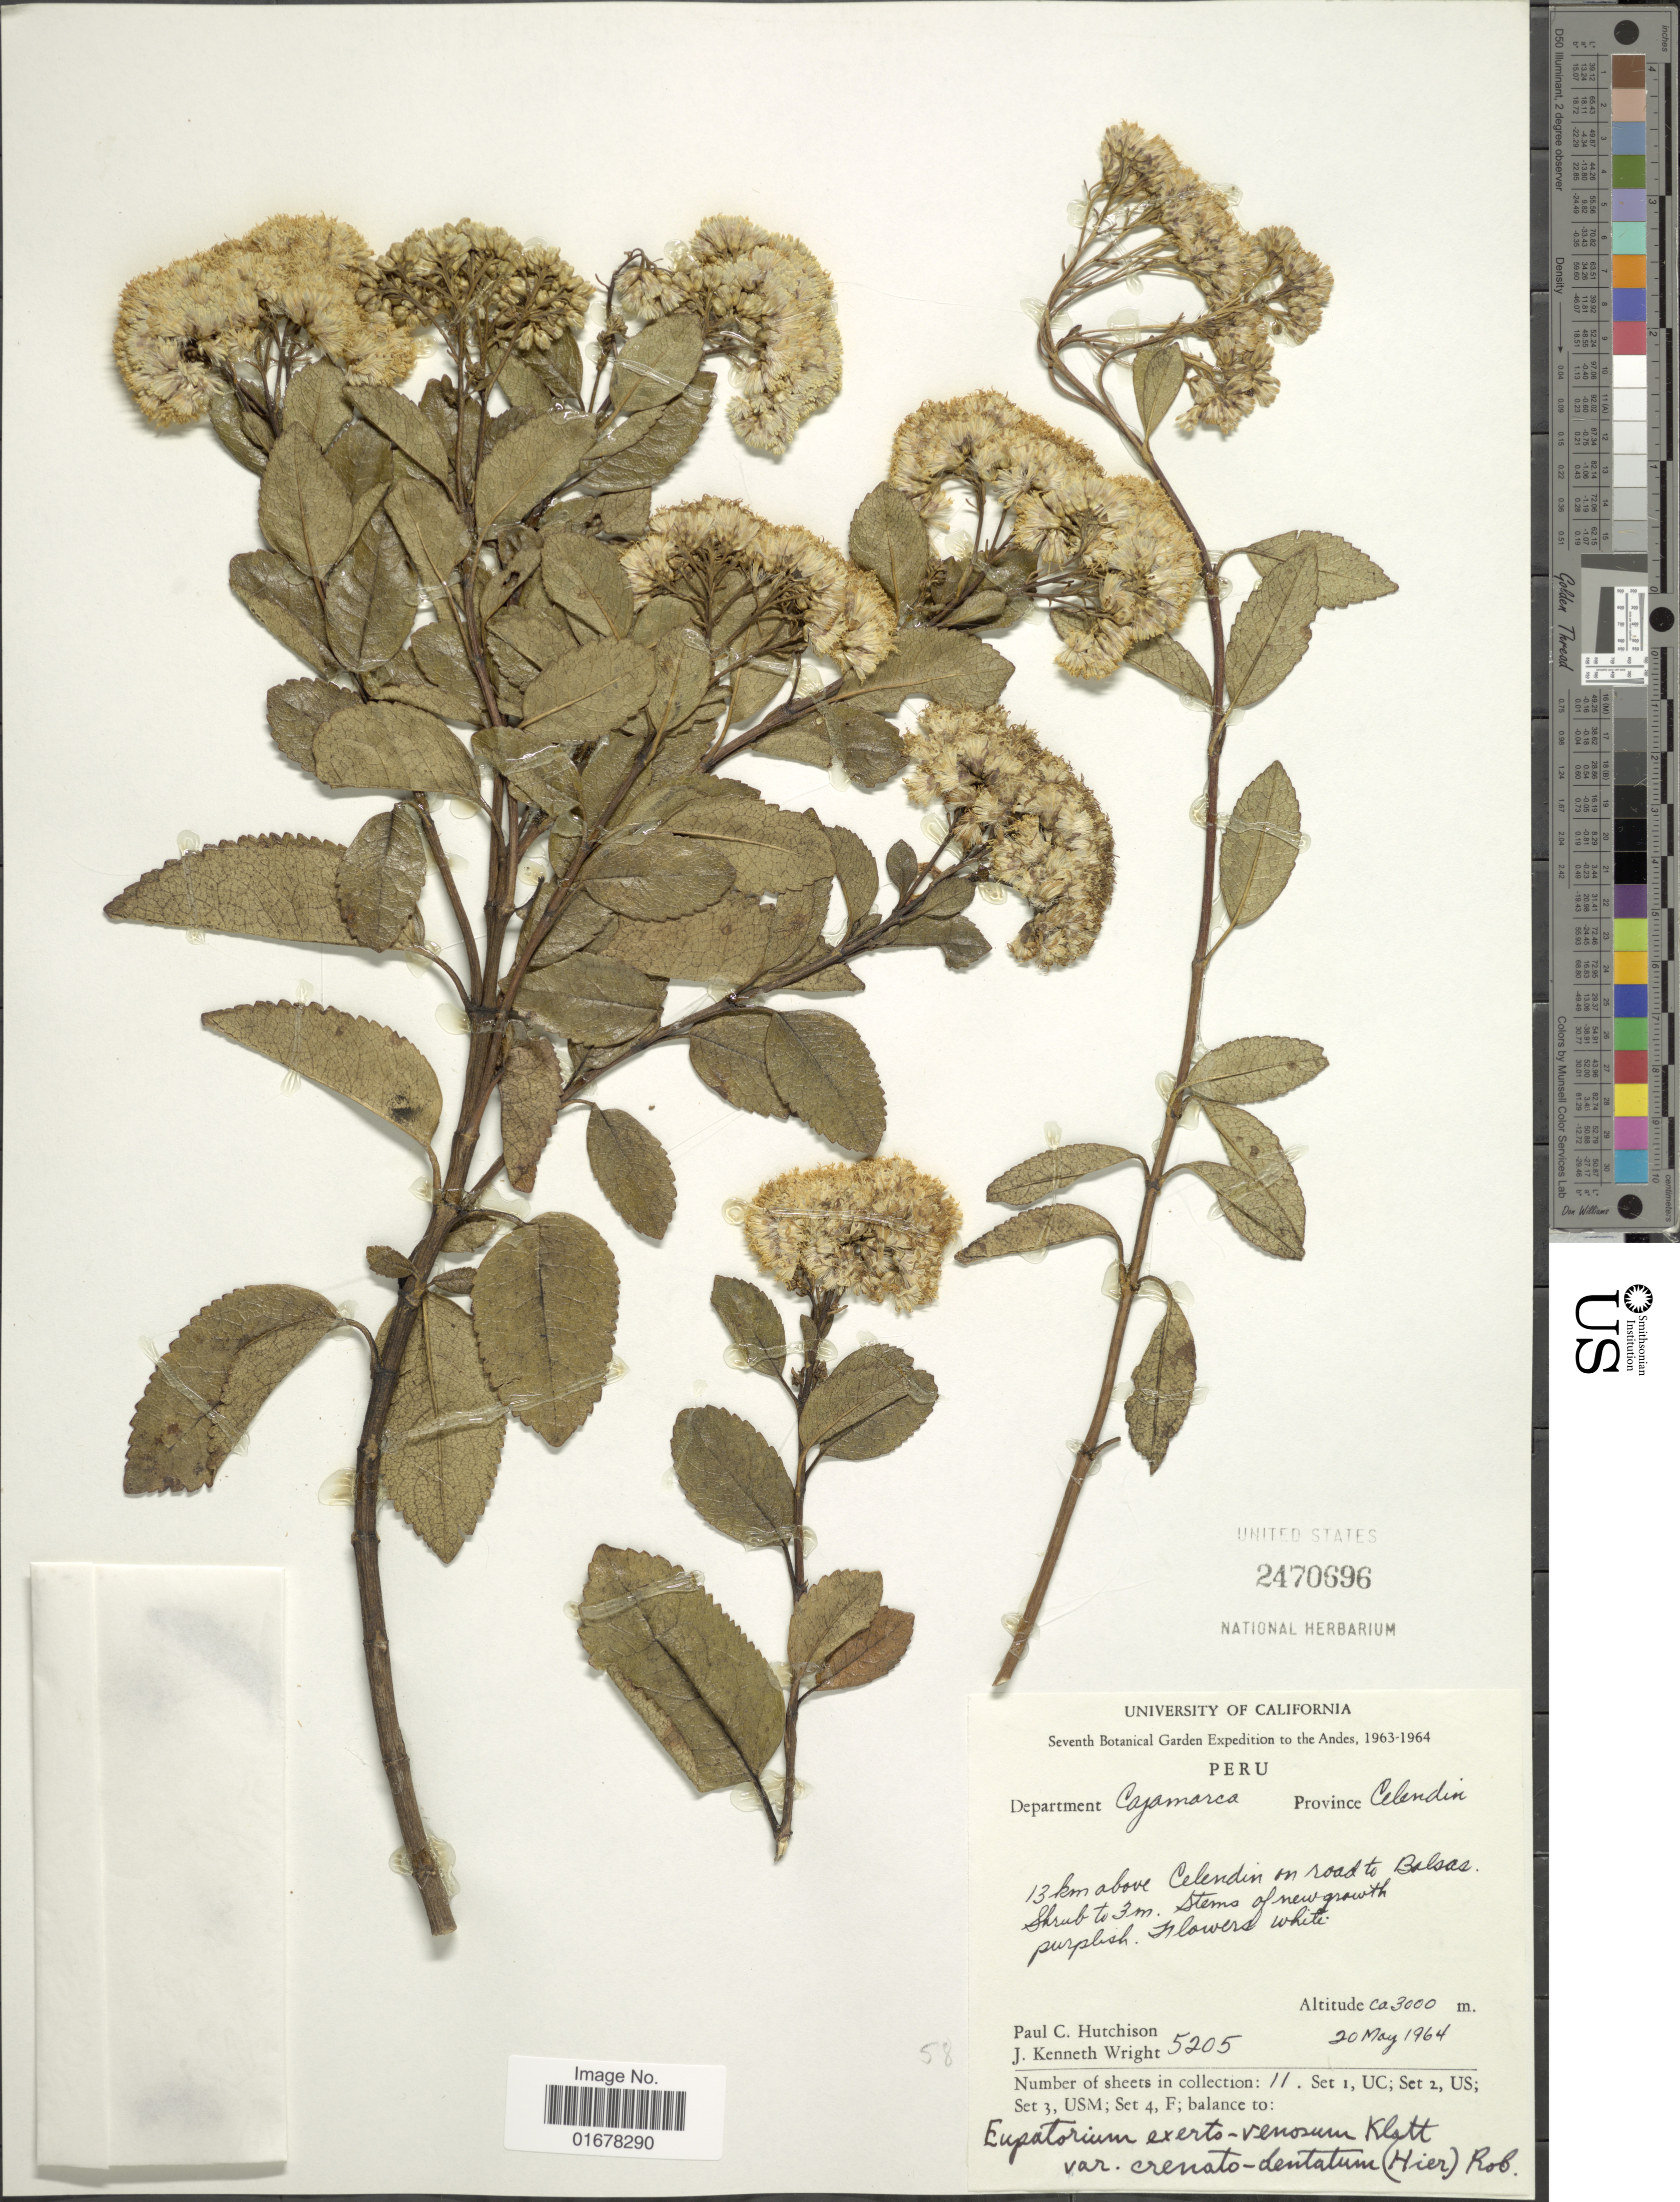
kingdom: Plantae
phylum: Tracheophyta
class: Magnoliopsida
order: Asterales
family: Asteraceae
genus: Ageratina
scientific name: Ageratina exserto-venosa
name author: (Klatt) R.M. King & H. Rob.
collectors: P. C. Hutchison & J. K. Wright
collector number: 5205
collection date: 1964-05-20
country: Peru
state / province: Cajamarca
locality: Department Cajamarca, Province Celendin, 13 km above Celendin on road to Balsas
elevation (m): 3000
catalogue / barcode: US 2470696